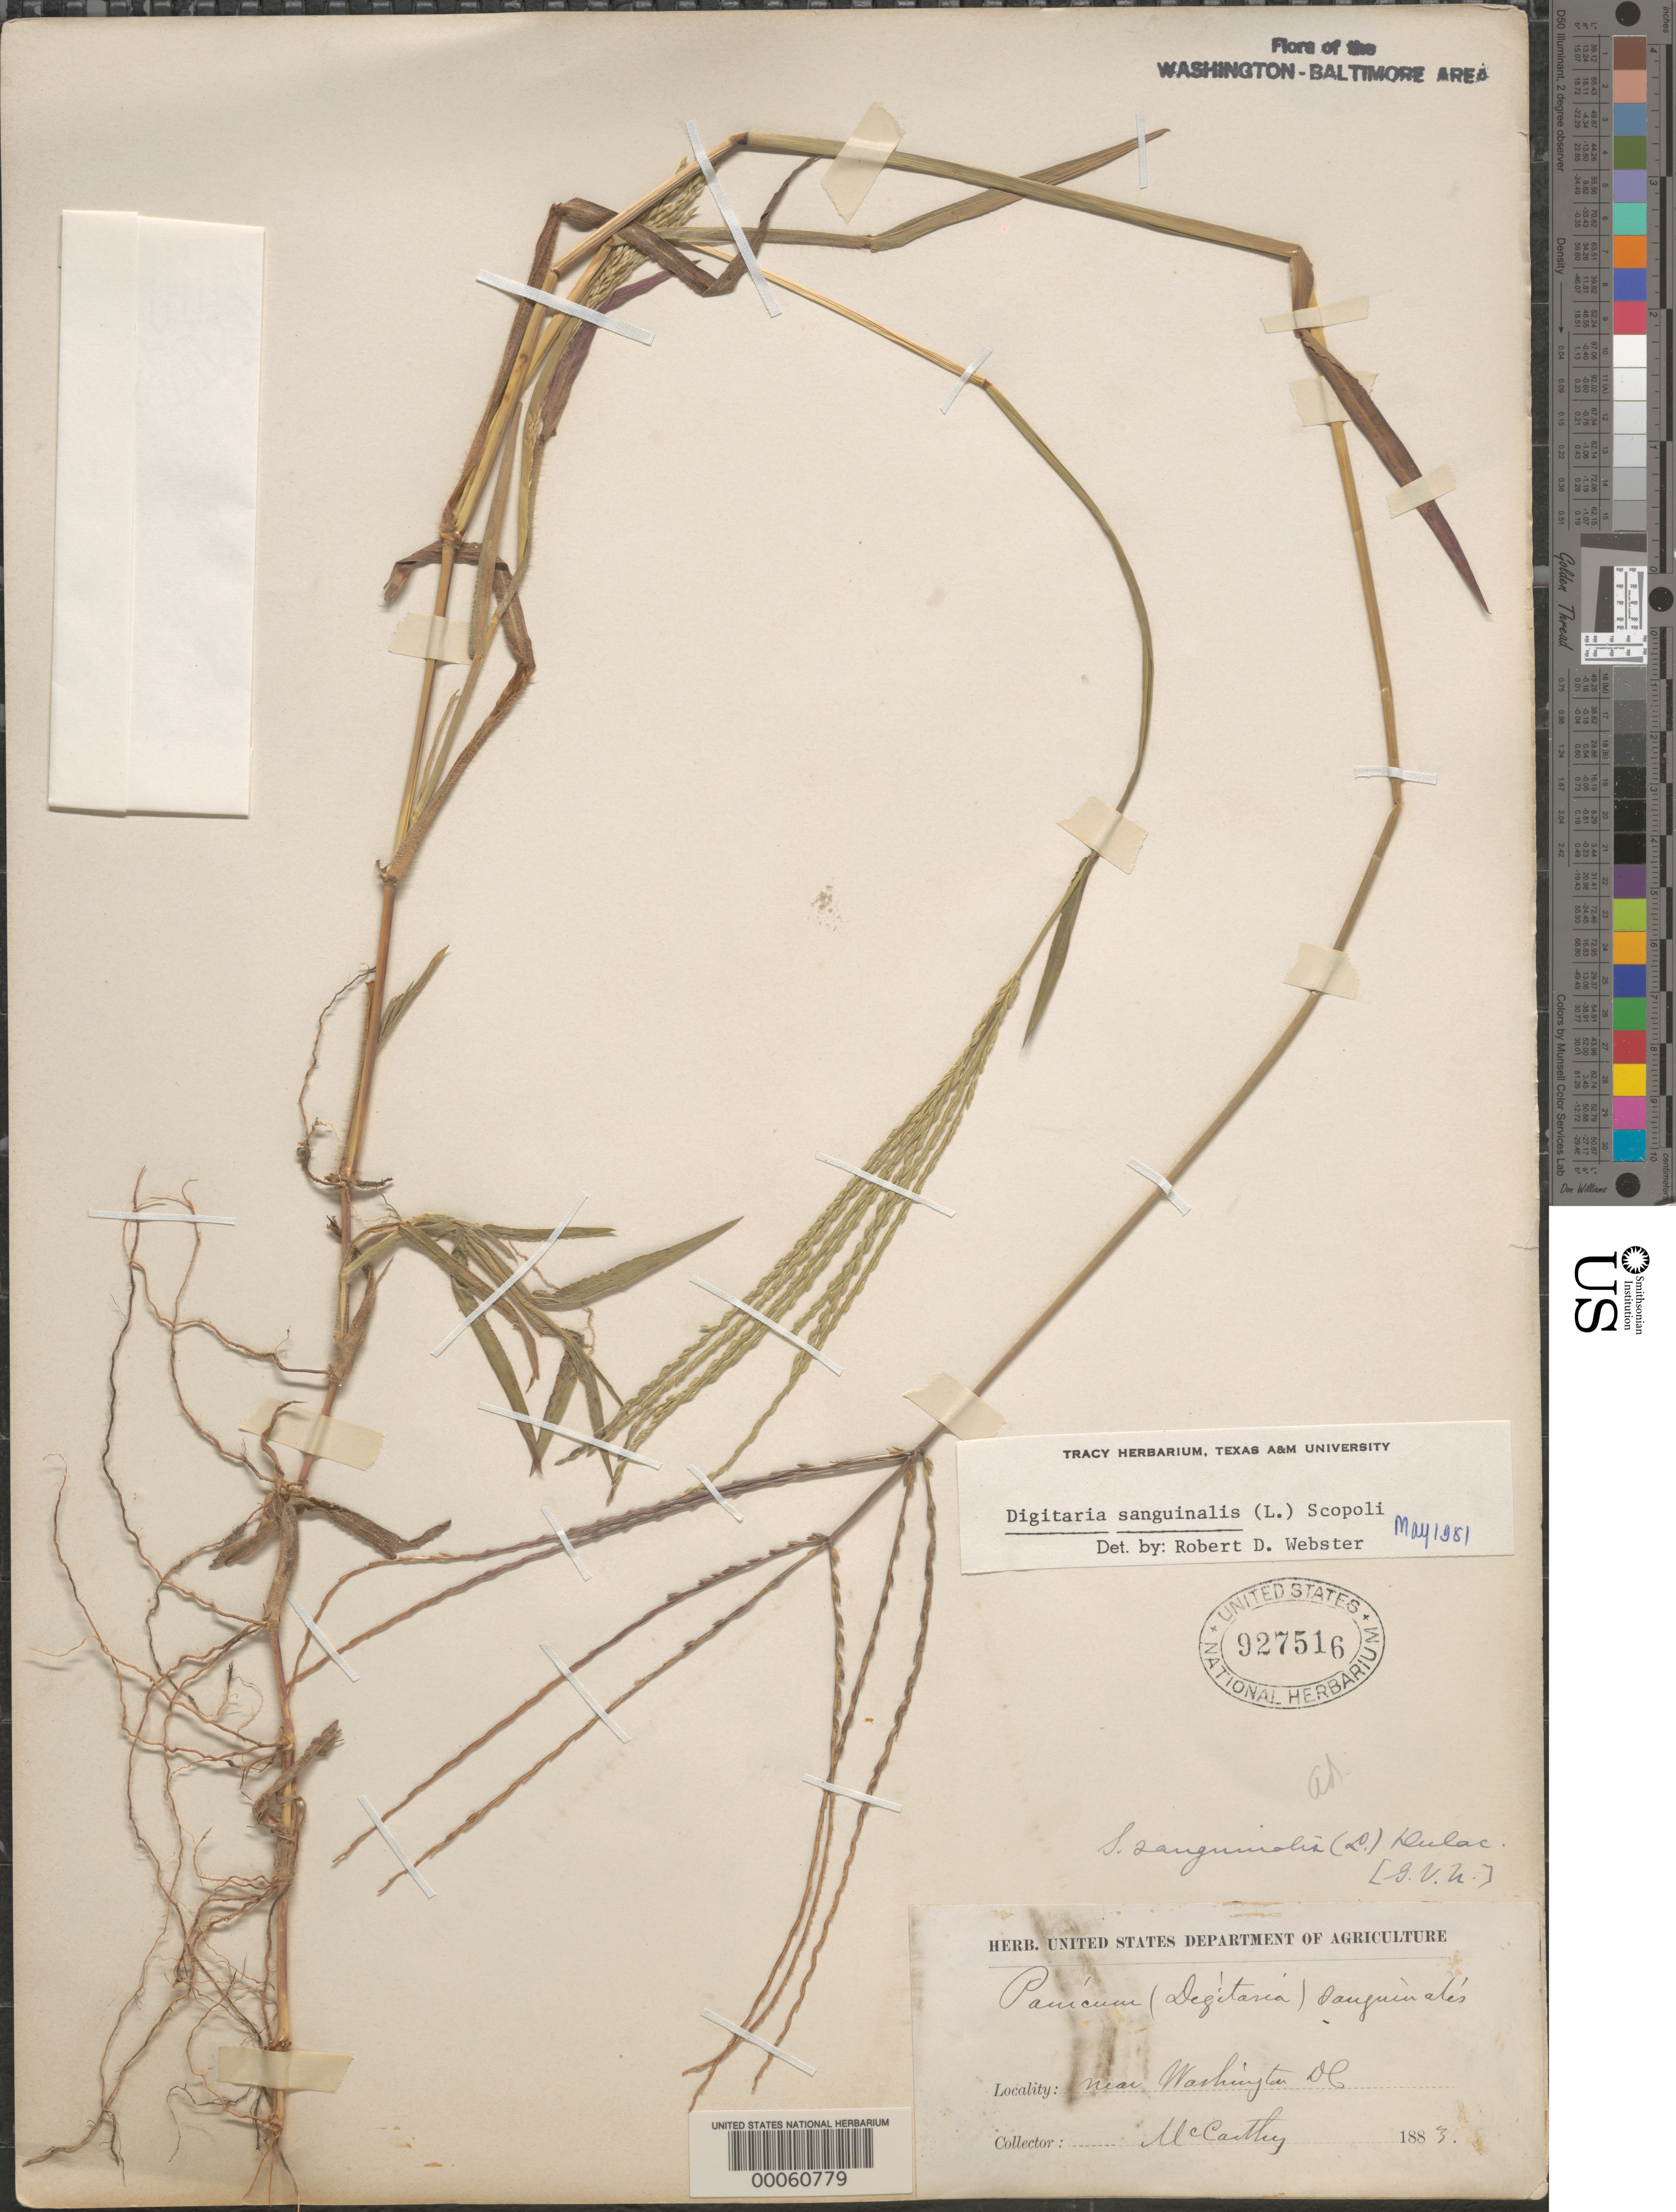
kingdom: Plantae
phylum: Tracheophyta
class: Liliopsida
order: Poales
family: Poaceae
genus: Digitaria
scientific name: Digitaria sanguinalis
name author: (L.) Scop.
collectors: G. McCarthy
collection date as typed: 1883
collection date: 1883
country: United States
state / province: District of Columbia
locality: Near Washington DC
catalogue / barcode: US 927516